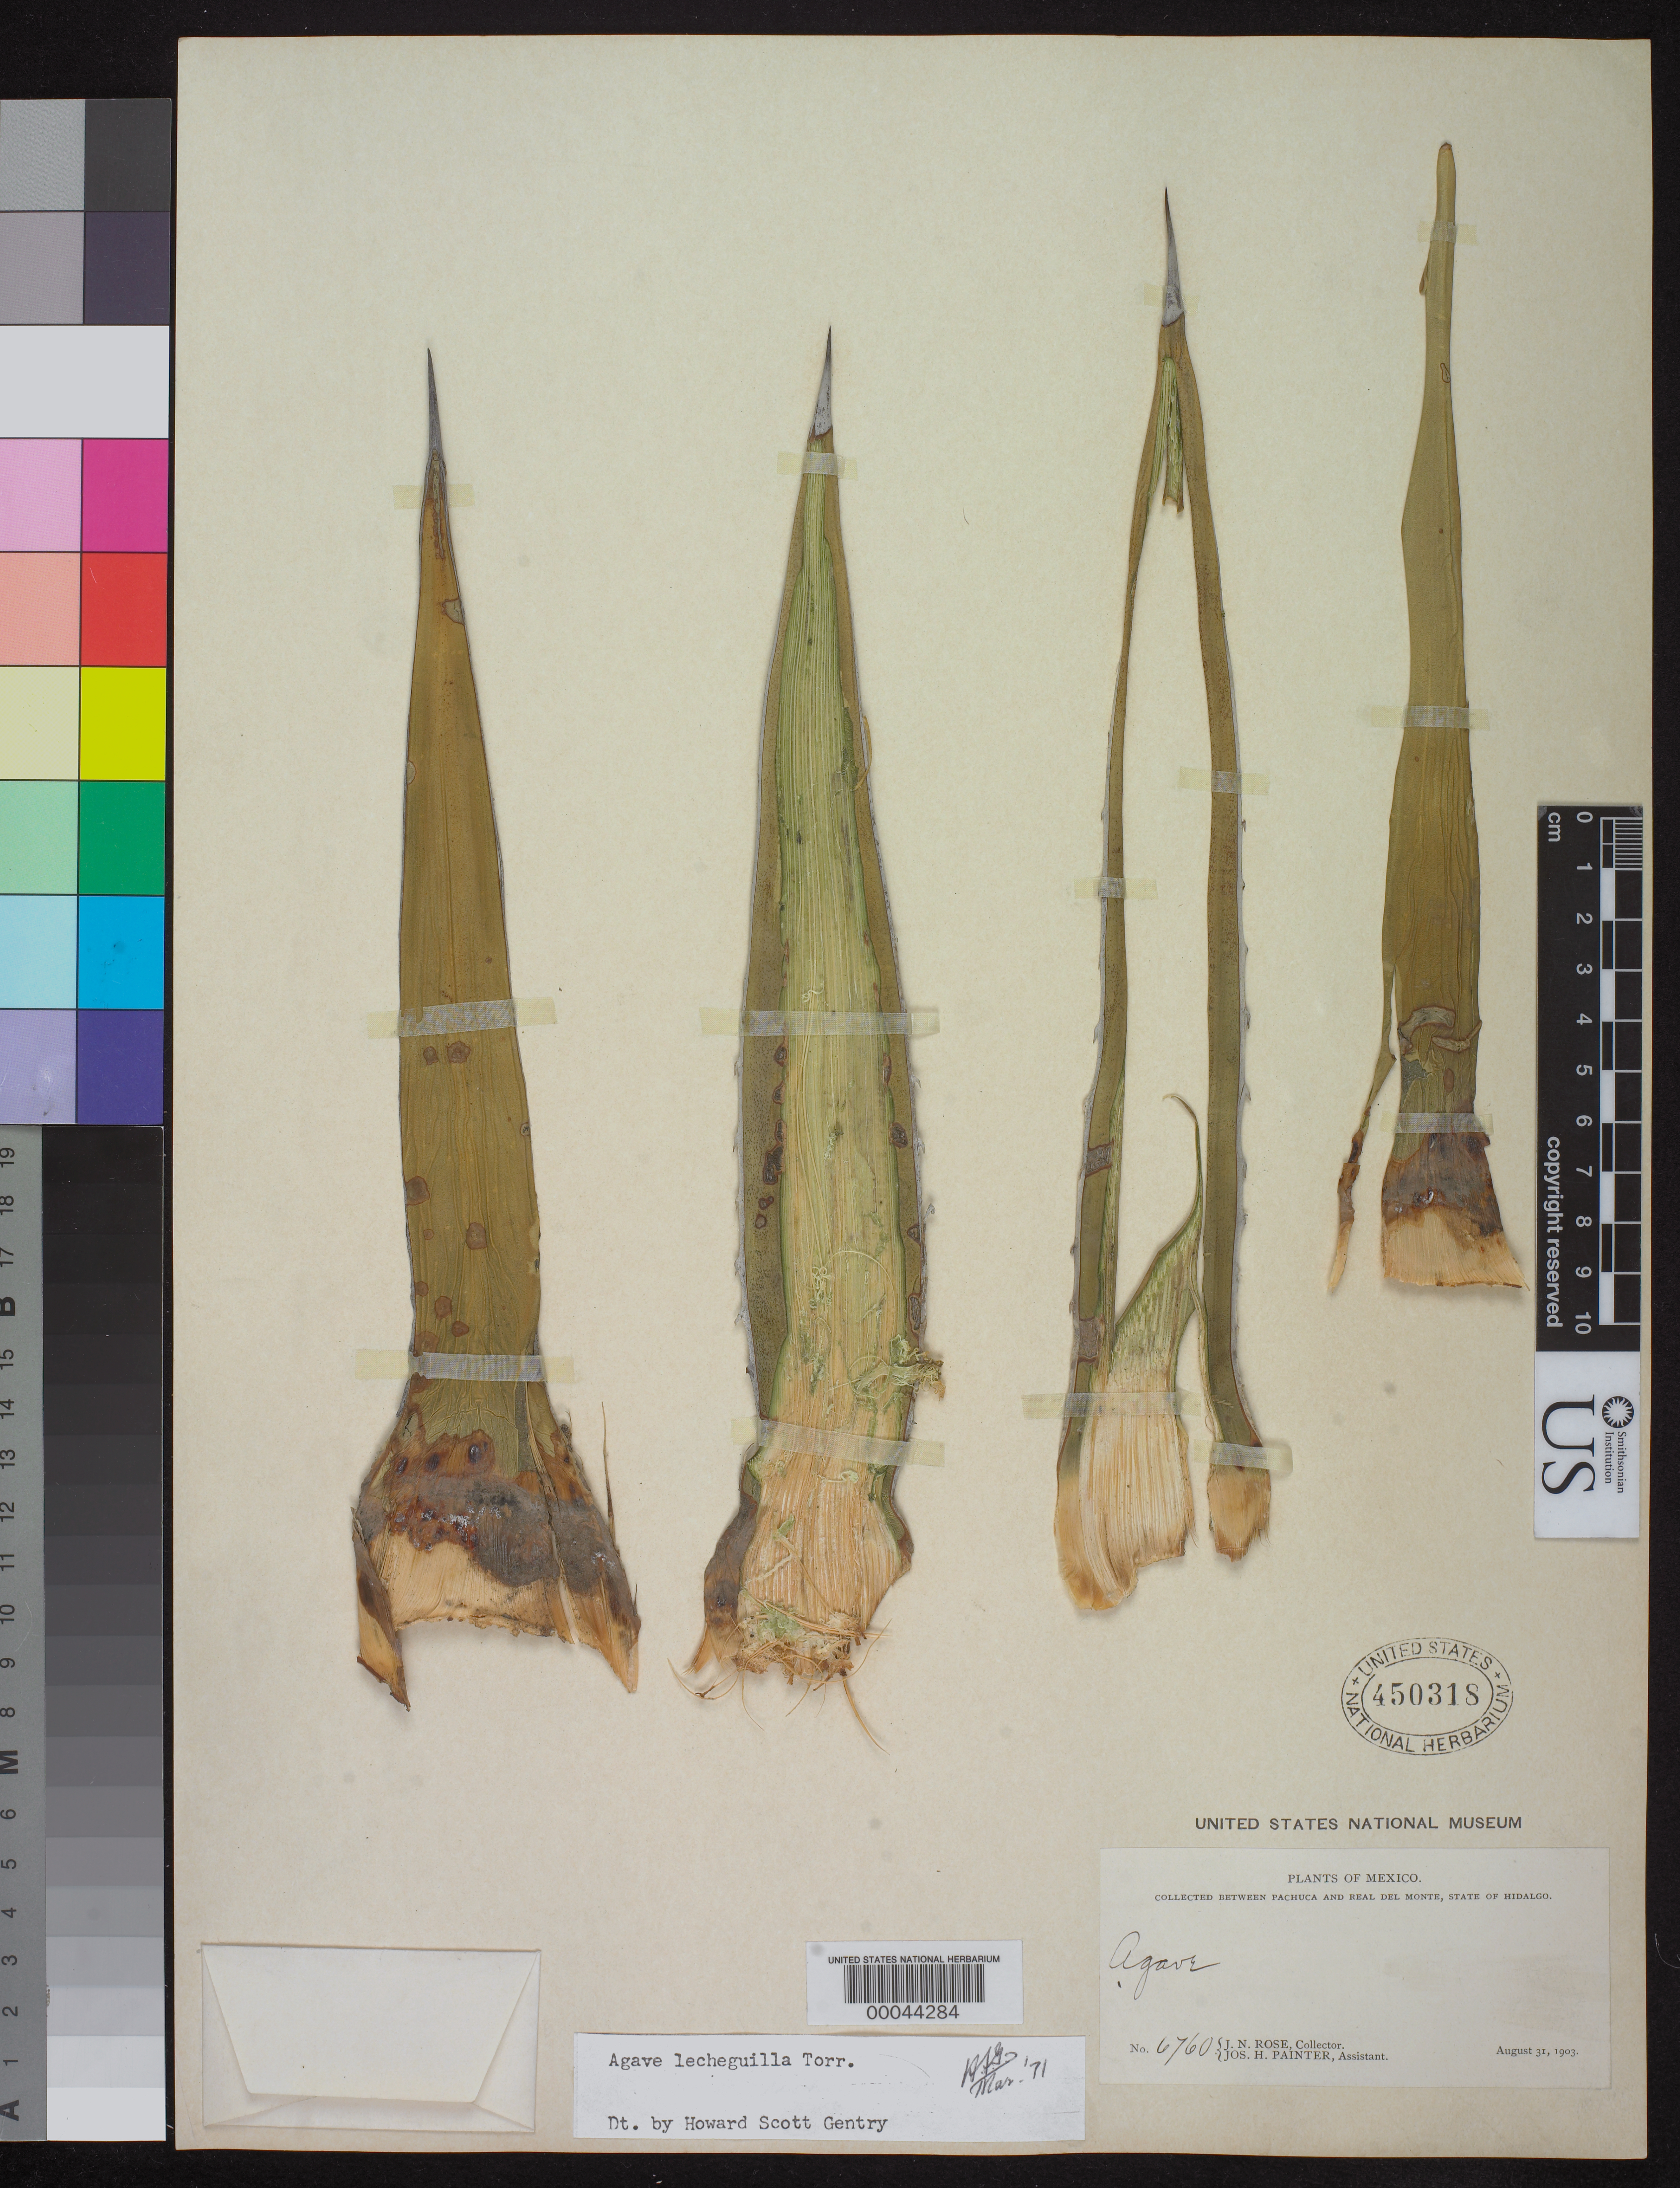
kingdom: Plantae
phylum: Tracheophyta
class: Liliopsida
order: Asparagales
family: Asparagaceae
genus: Agave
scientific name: Agave lechuguilla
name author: Torr.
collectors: J. N. Rose & J. H. Painter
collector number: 6760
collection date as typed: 31 Aug 1903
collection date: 1903-08-31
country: Mexico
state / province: Hidalgo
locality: Between Pachuca and Real del Monte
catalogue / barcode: US 450318